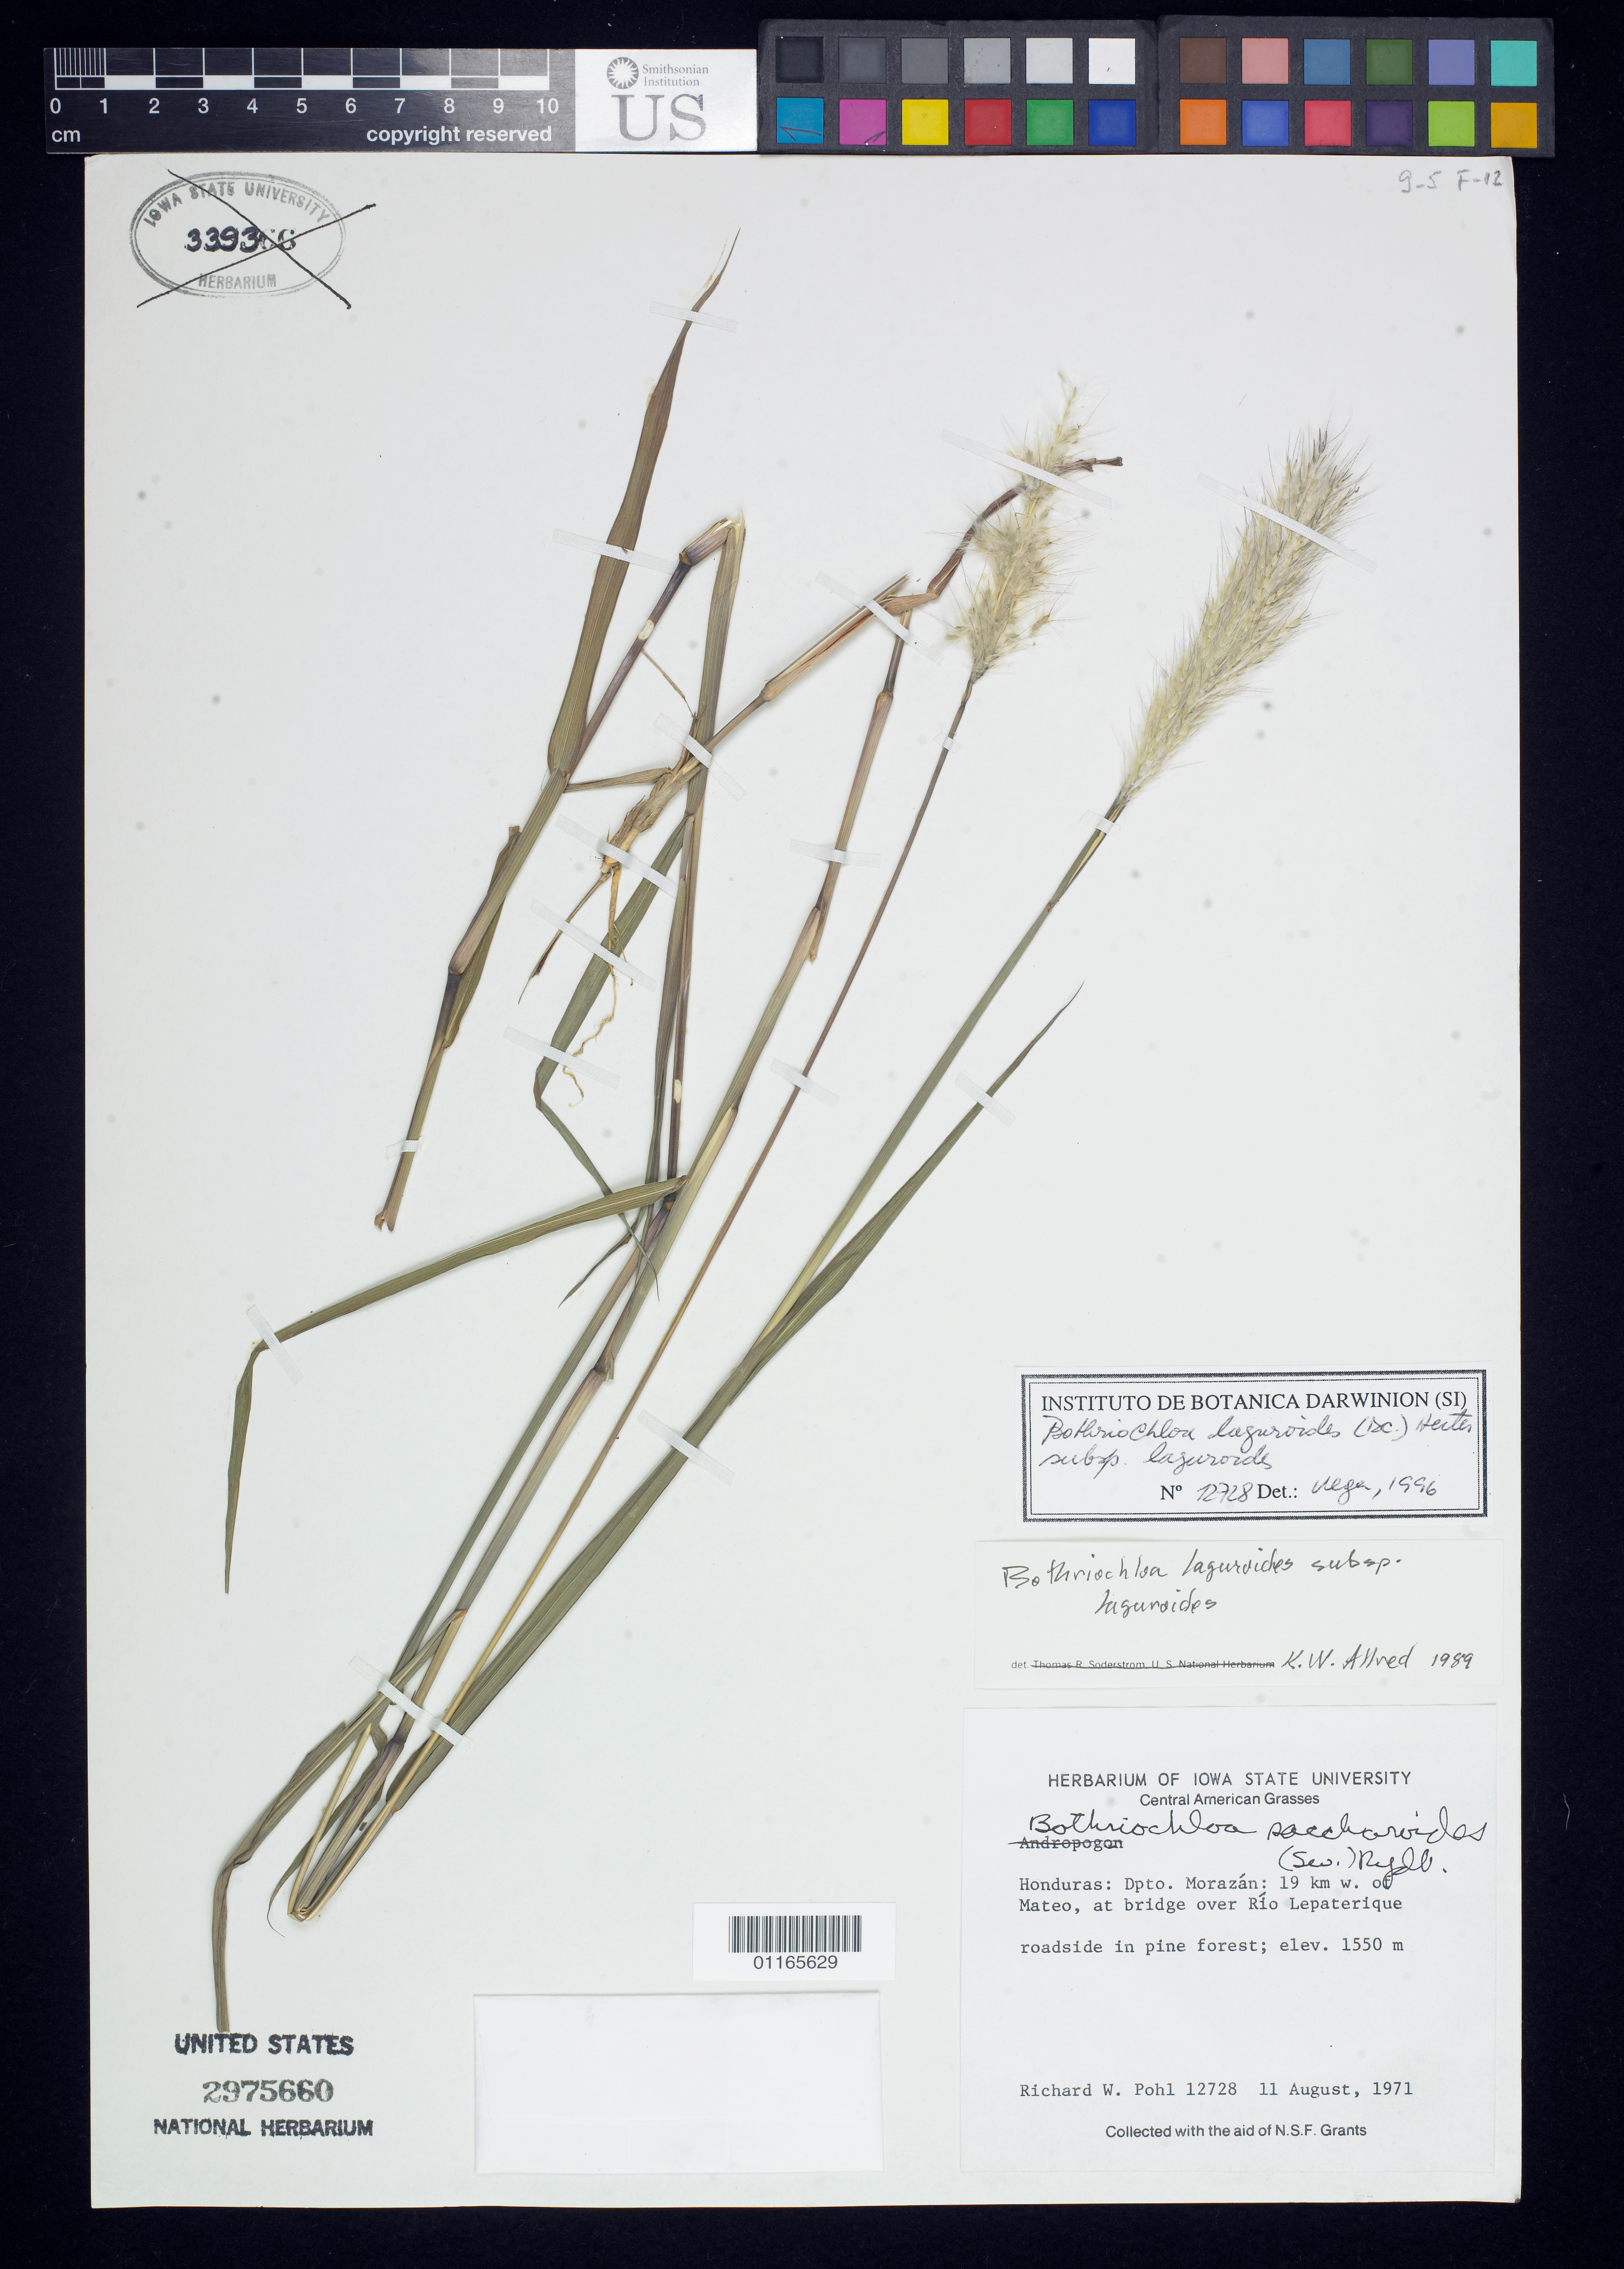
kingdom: Plantae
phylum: Tracheophyta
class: Liliopsida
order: Poales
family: Poaceae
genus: Bothriochloa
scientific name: Bothriochloa laguroides subsp. laguroides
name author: (DC.) Herter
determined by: Allred, Kelly W., Director & Curator (NMCR), New Mexico State University (UNITED STATES)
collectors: R. W. Pohl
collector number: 12728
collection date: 1971-08-11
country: Honduras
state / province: Fco. Morazán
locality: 19 km w. of Mateo, at bridge over Rio Lepaterique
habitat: Roadside in pine forest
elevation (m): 1550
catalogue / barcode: US 2975660